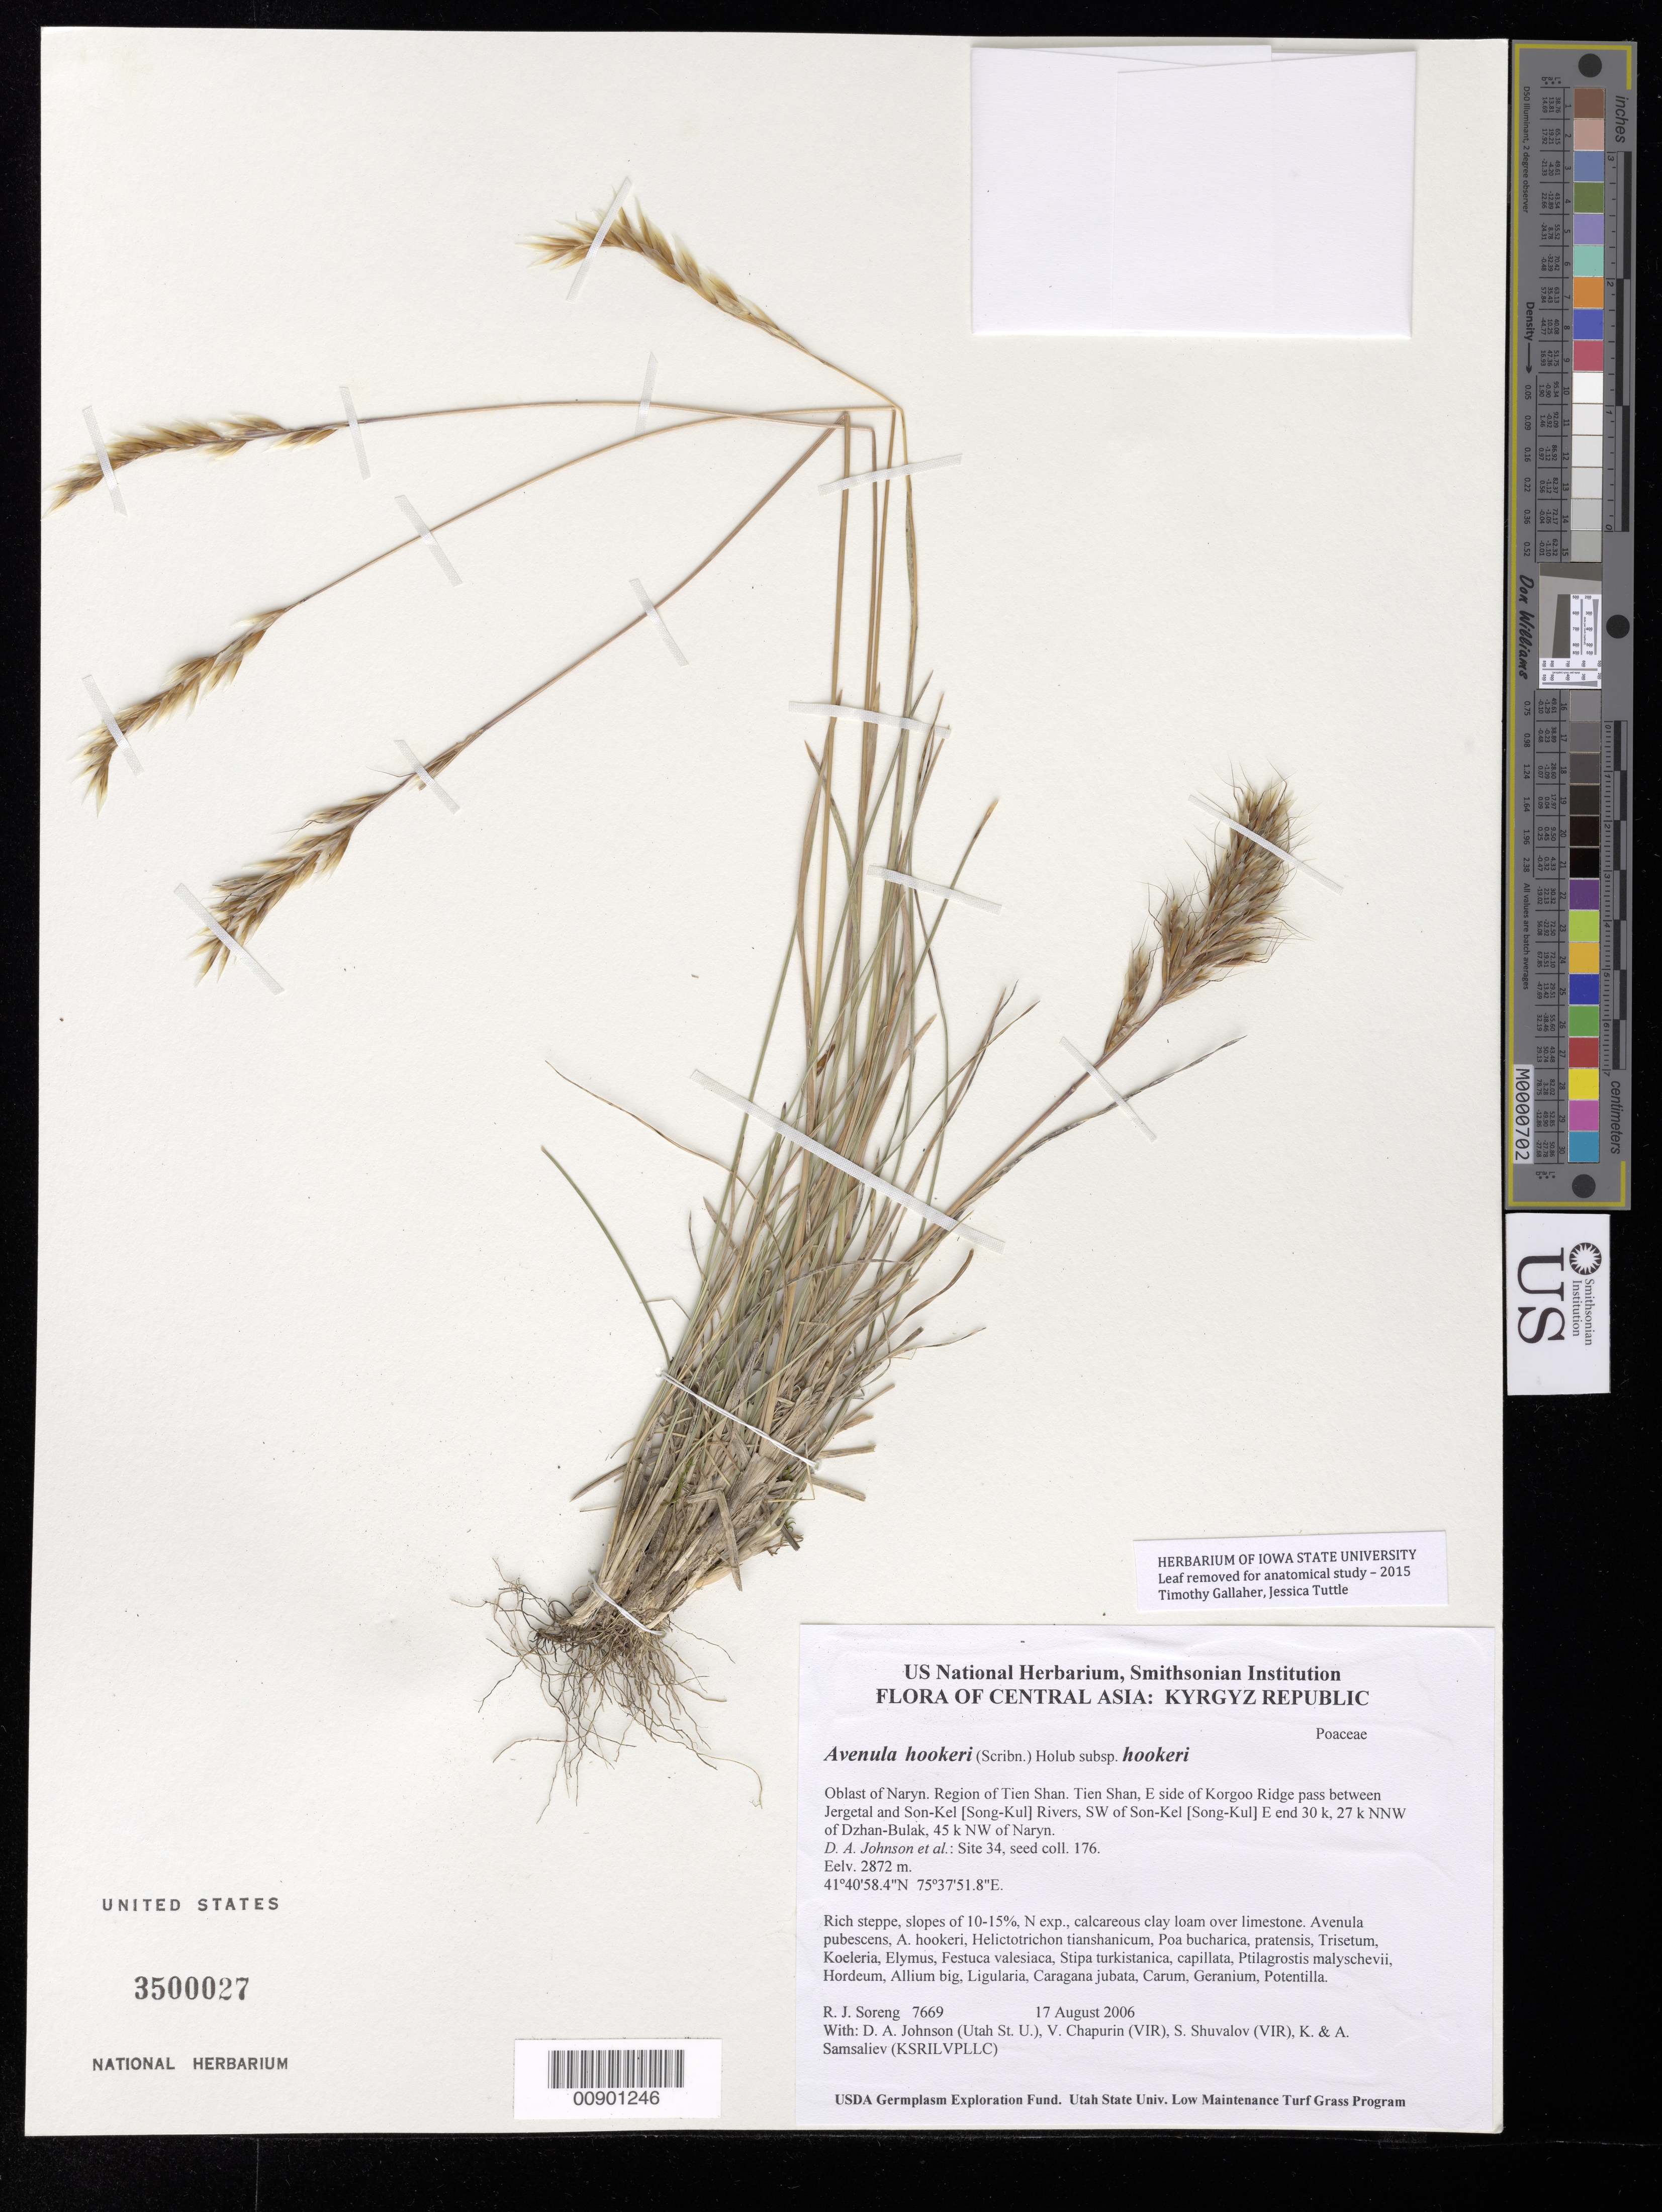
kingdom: Plantae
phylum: Tracheophyta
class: Liliopsida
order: Poales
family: Poaceae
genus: Helictochloa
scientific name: Helictochloa hookeri subsp. hookeri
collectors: R. J. Soreng, D. Johnson, S. Shuvalov, V. Chapurin, K. Samsaliev & A. Samsaliev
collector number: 7669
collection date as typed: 17 Aug 2006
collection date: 2006-08-17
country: Kyrgyzstan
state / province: Naryn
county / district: Tien Shan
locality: Tien Shan, E side of Korgoo Ridge pass between Jergetal and Son-Kel Rivers, SW of Son-Kel E end 30 k, 27 km NNW of Dzhan-Bulak, 45 km NW of Naryn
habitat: Rich steppe, slopes of 10-15%, N exp., calcareous clay loam over limestone,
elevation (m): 2872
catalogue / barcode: US 3500027